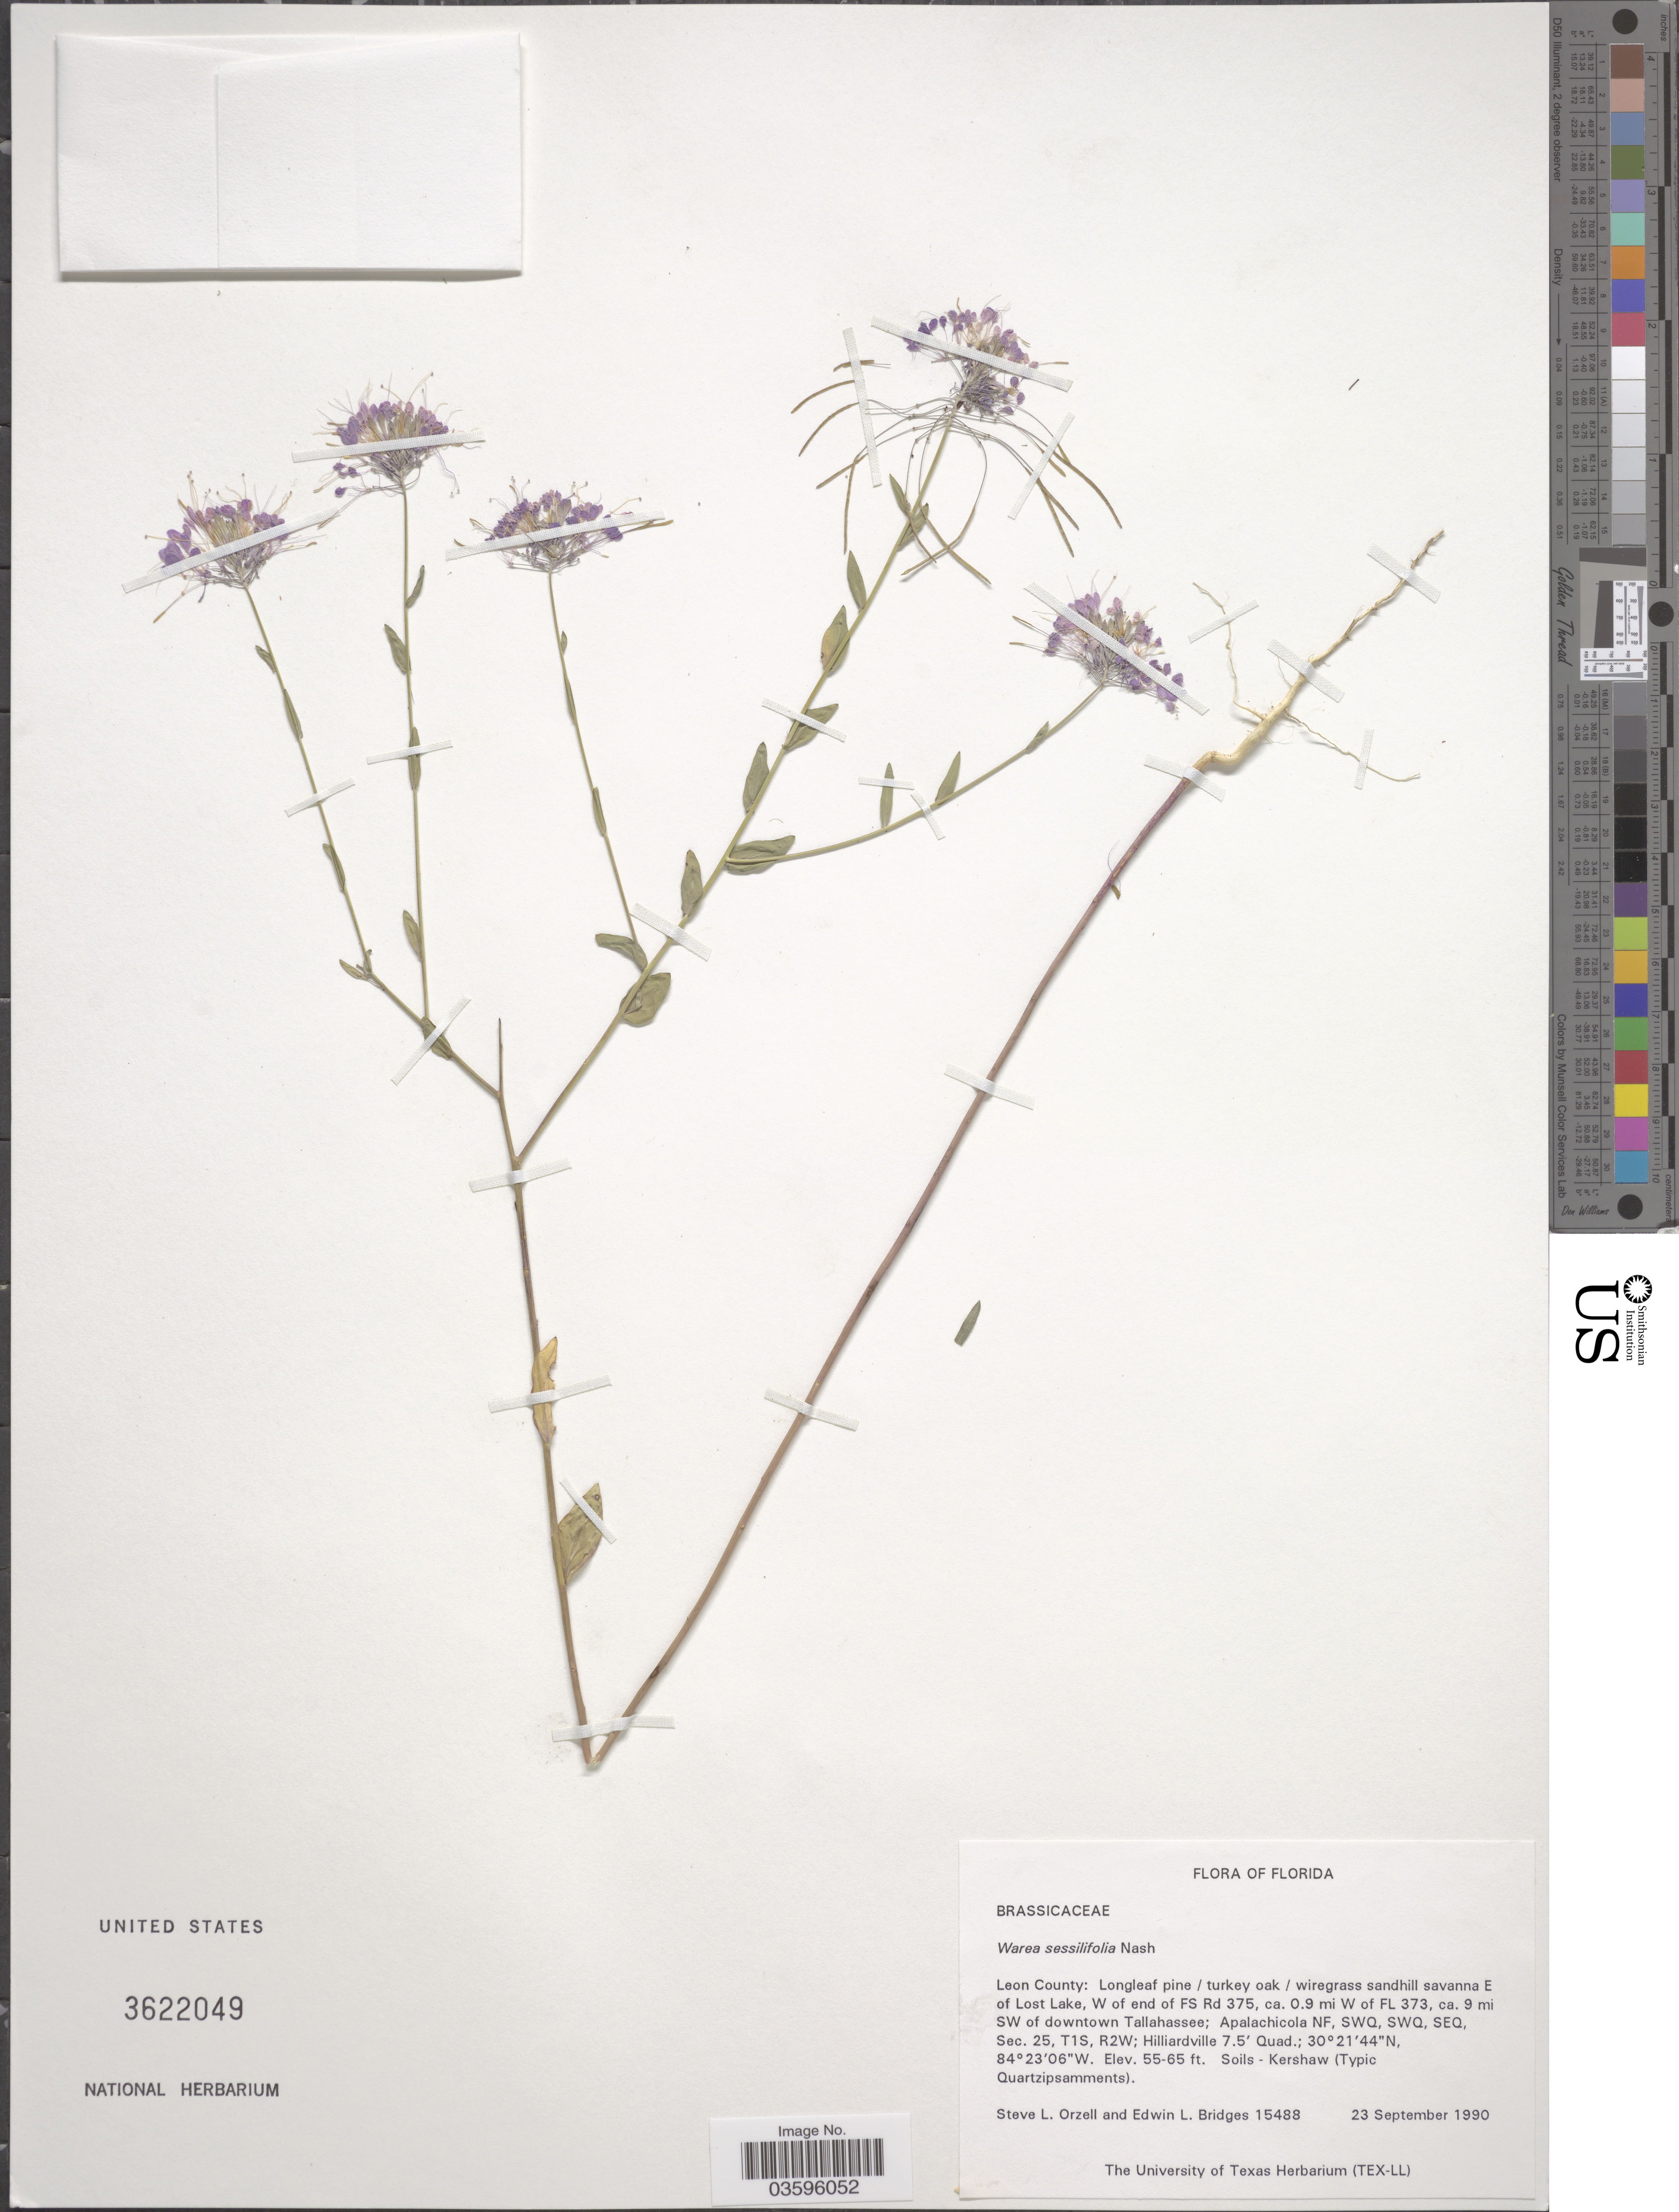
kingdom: Plantae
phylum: Tracheophyta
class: Magnoliopsida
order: Brassicales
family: Brassicaceae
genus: Warea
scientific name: Warea sessilifolia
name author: Nash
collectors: S. Orzell & E. Bridges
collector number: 15488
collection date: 1990-09-23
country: United States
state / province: Florida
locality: Leon County: Longleaf pine / turkey oak / wiregrass sandhill savanna E of Lost Lake, W of end of FS Rd 375, ca. 0.9 mi W of FL 373, ca. 9 mi SW of downtown Tallahassee; Apalachicola NF, SWQ, SWQ, SEQ, Sec. 25, T1S, R2W; Hilliardville 7.5' Quad. Soils - Kershaw.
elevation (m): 17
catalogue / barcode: US 3622049